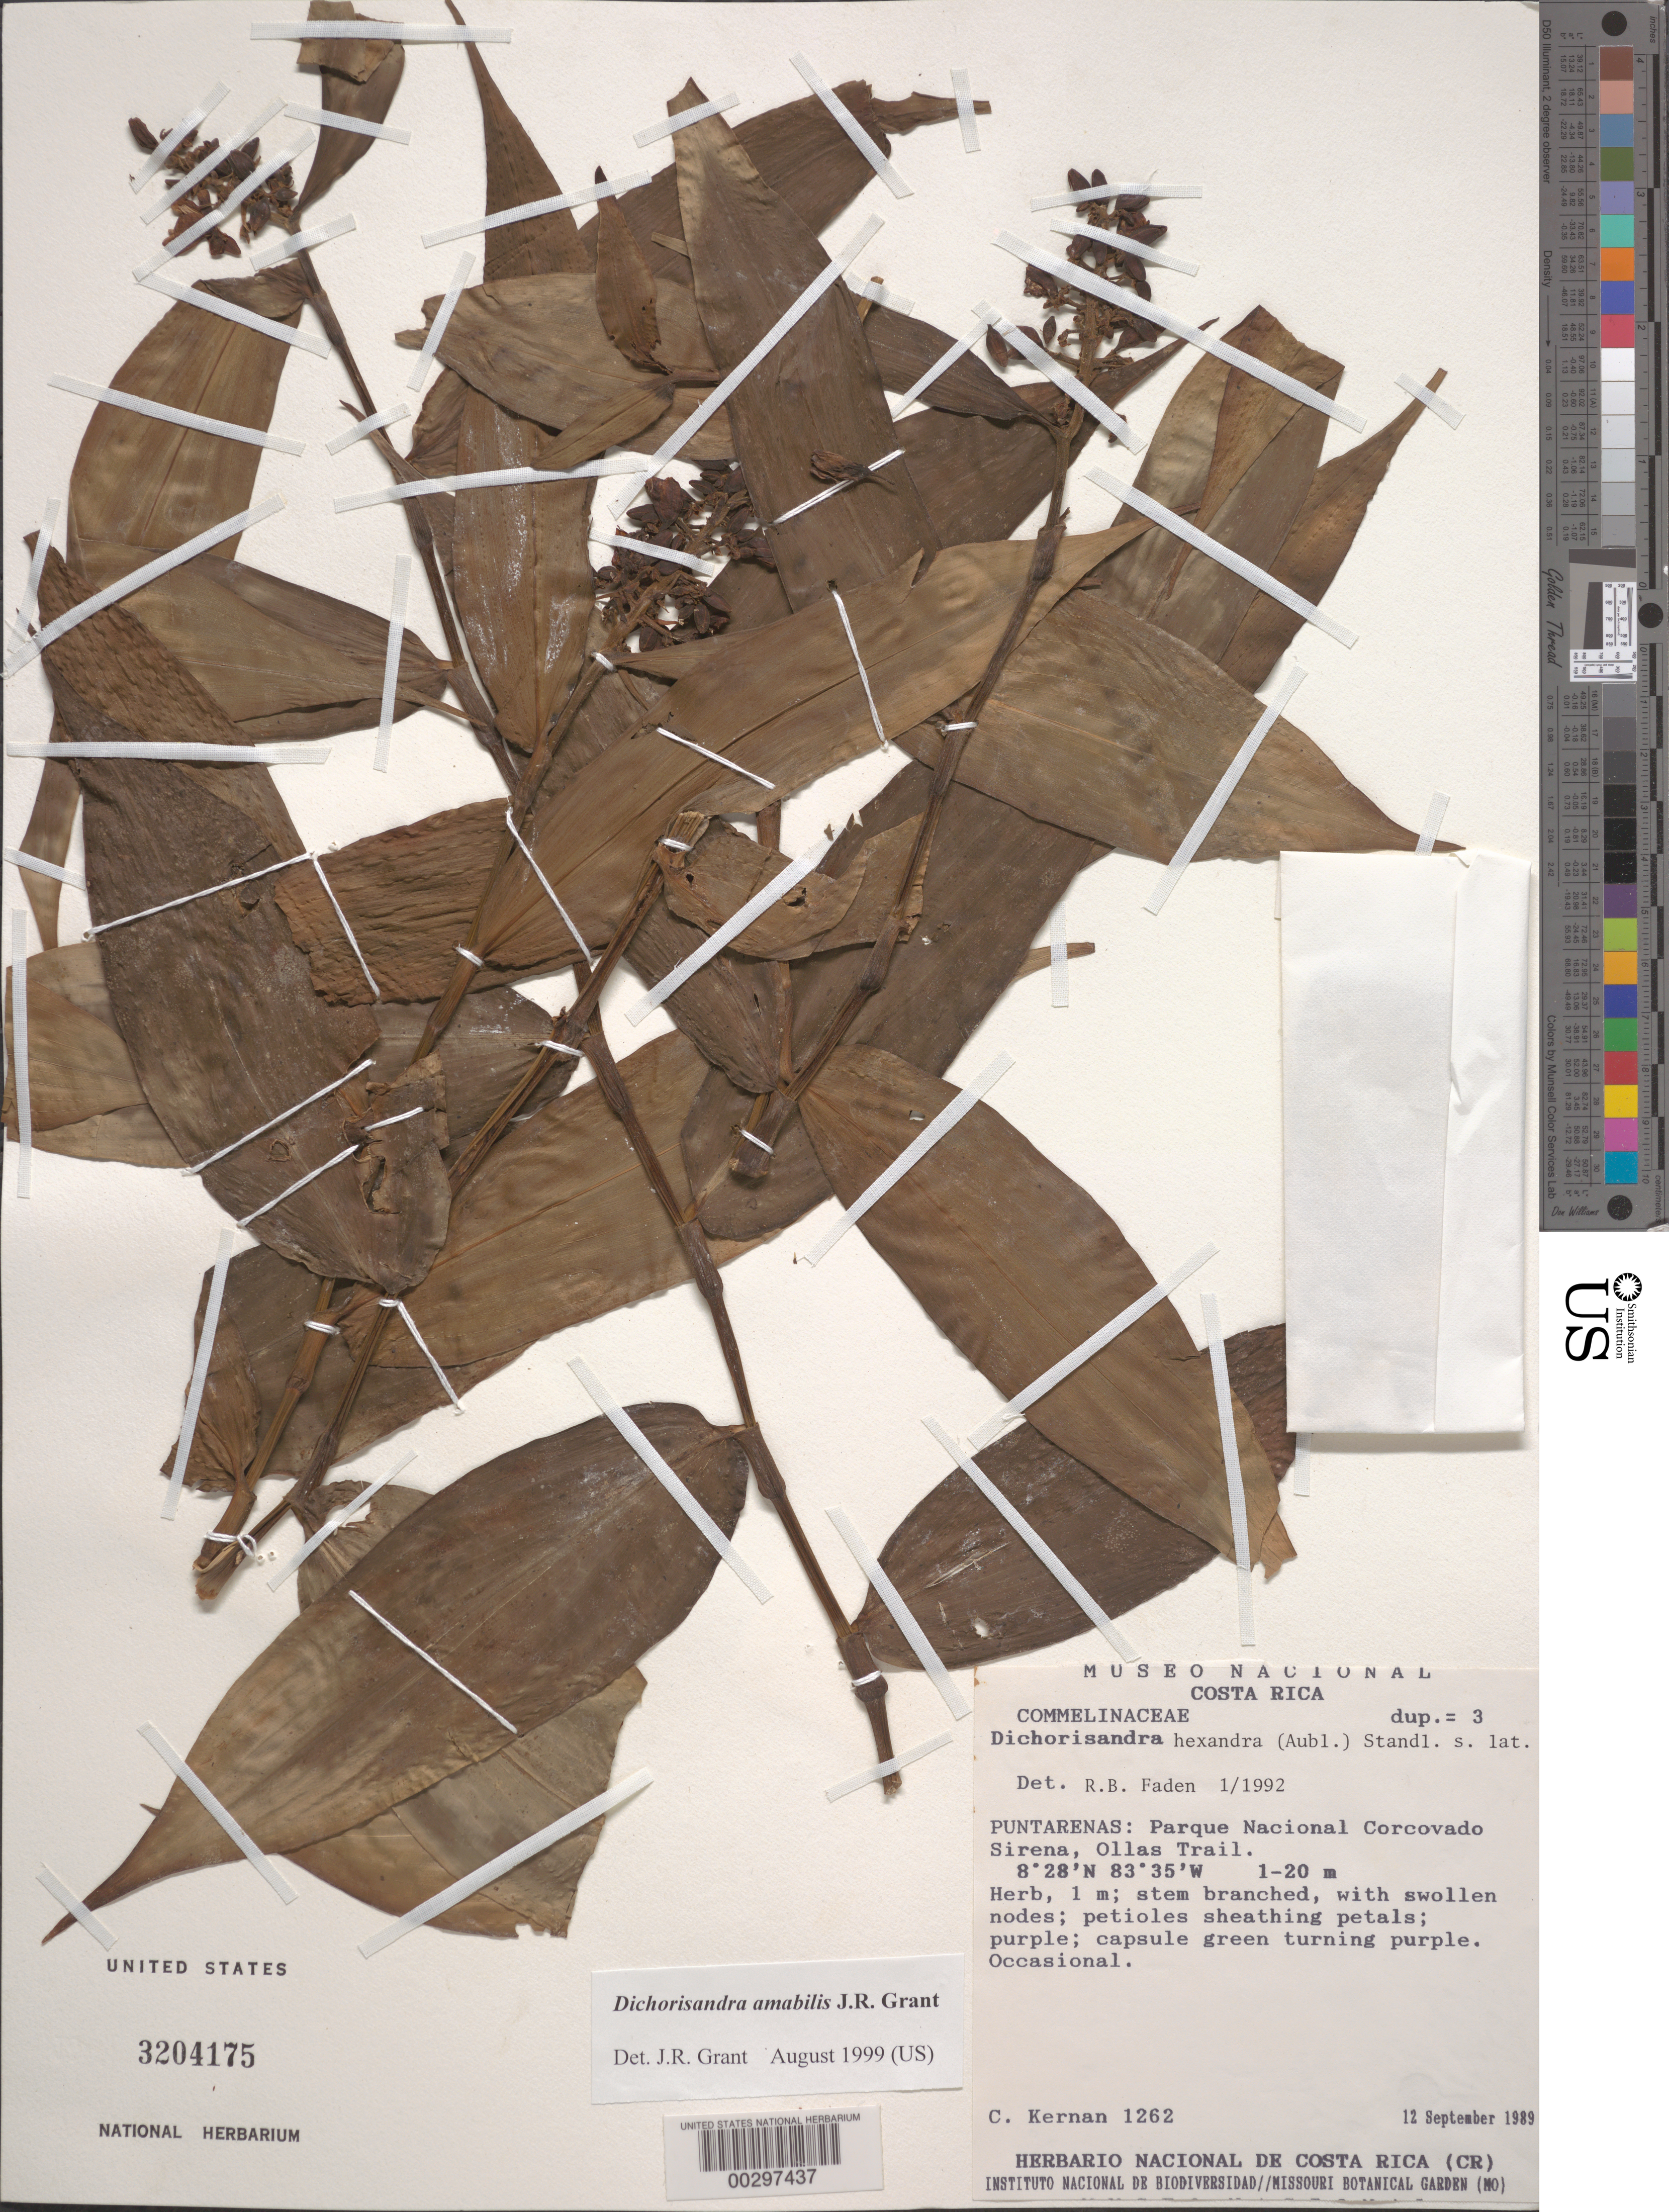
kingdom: Plantae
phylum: Tracheophyta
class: Liliopsida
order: Commelinales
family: Commelinaceae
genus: Dichorisandra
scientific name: Dichorisandra hexandra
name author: (Aubl.) Standl.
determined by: Faden, Robert B., (US), Smithsonian Institution - National Museum of Natural History (UNITED STATES)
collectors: C. Kernan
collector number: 1262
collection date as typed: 12 Sep 1989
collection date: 1989-09-12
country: Costa Rica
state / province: Puntarenas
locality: Corcovado sirena national park, ollas trail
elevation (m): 1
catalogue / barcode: US 3204175